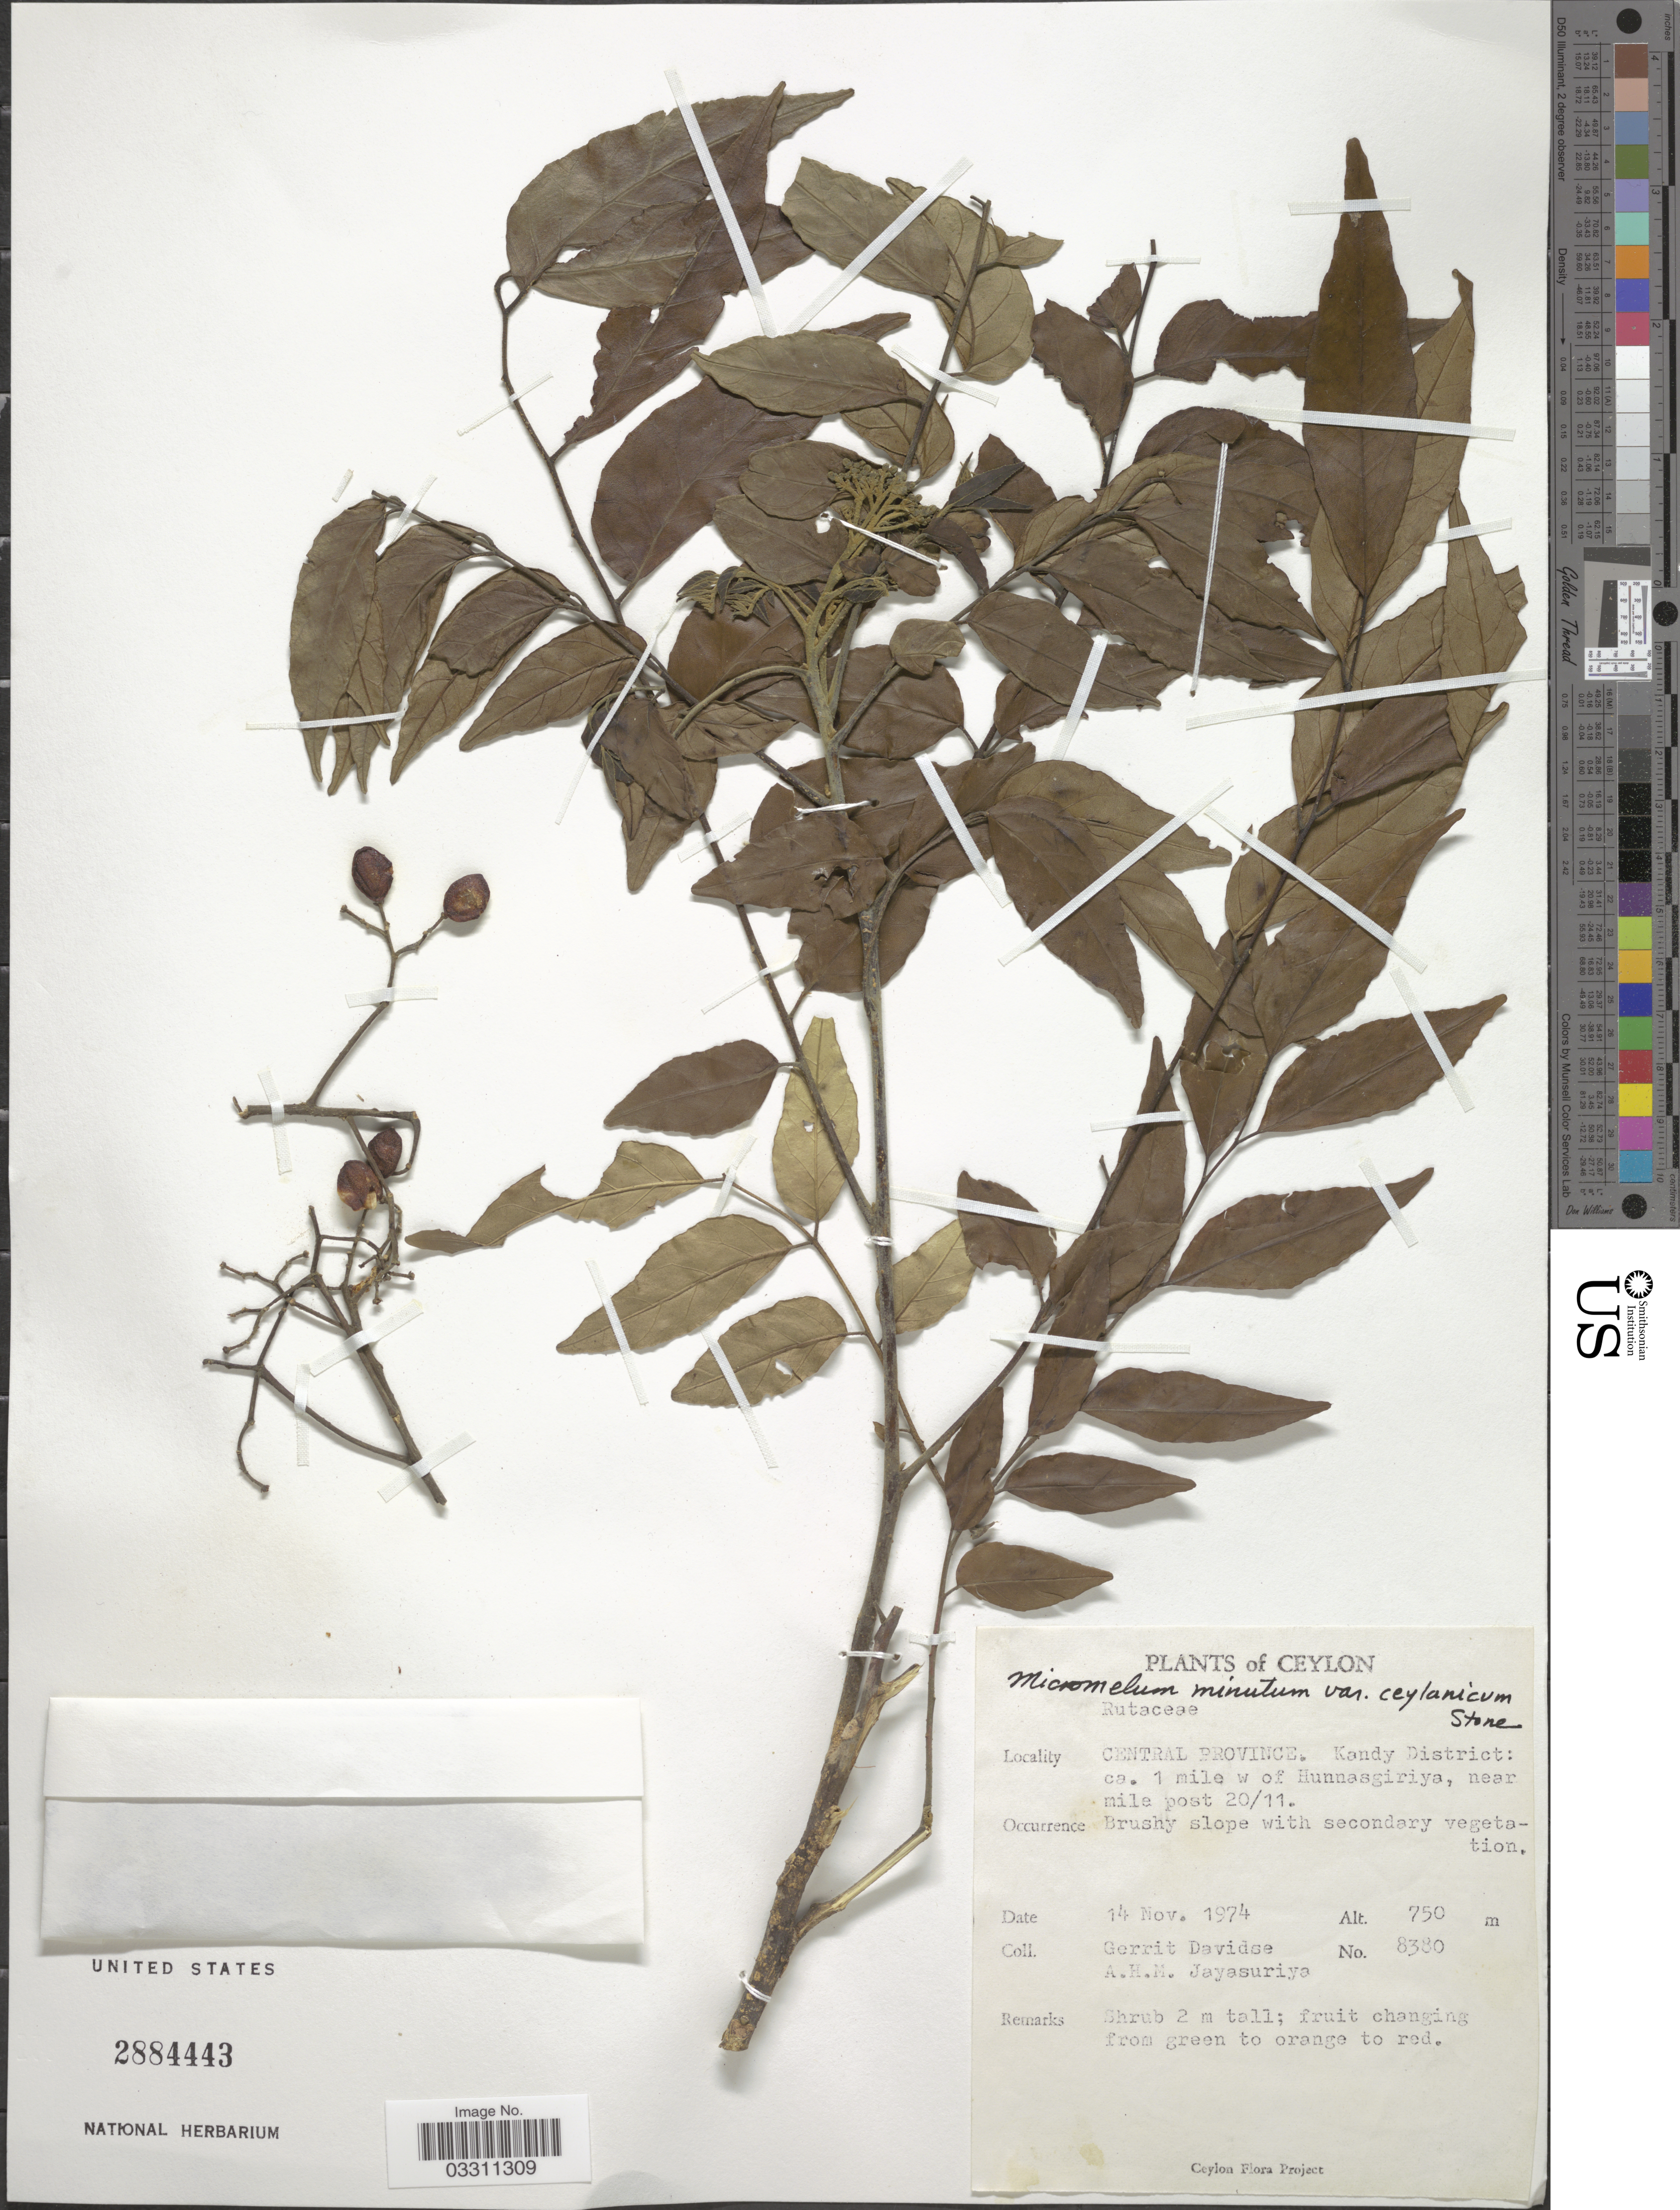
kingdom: Plantae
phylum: Tracheophyta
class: Magnoliopsida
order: Sapindales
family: Rutaceae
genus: Micromelum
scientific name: Micromelum minutum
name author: (G. Forst.) Wight & Arn.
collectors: G. Davidse & A. H. Jayasuriya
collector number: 8380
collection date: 1974-11-14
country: Sri Lanka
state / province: Central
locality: Ceylon. Kandy District: ca. 1 mile w of Hunnasgiriya, near mile post 20/11.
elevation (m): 750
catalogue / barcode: US 2884443